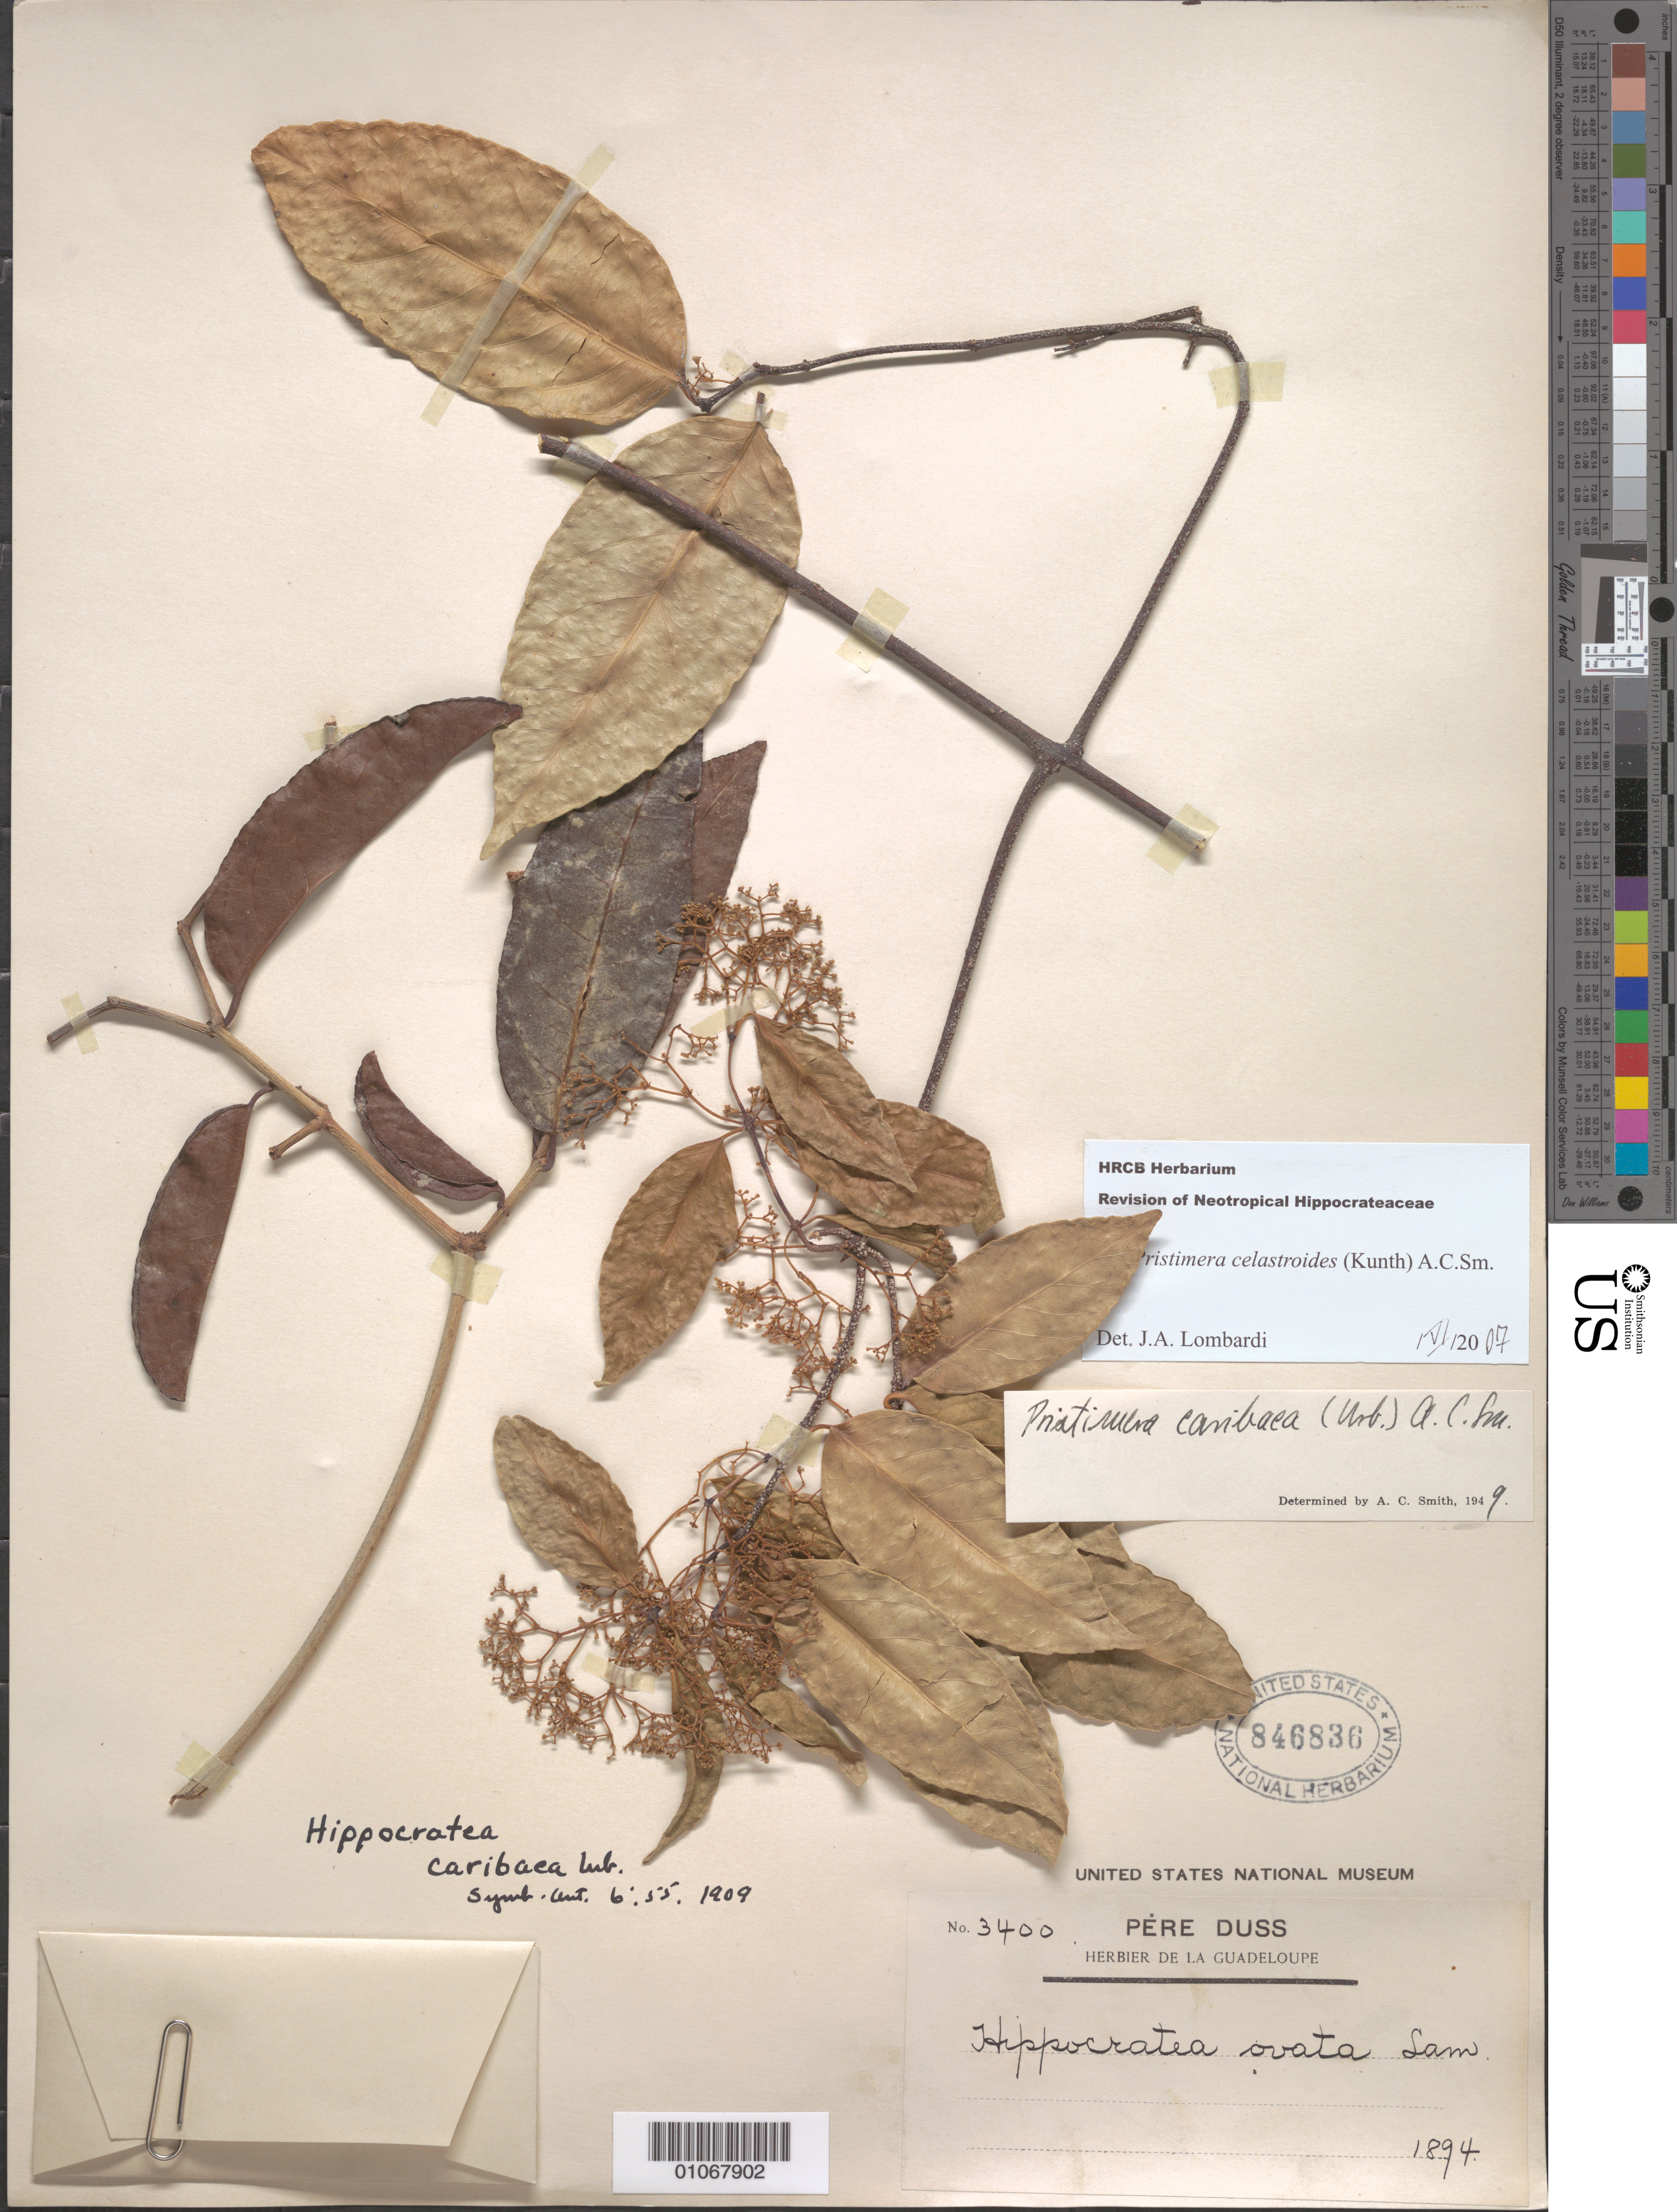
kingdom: Plantae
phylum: Tracheophyta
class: Magnoliopsida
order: Celastrales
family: Celastraceae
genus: Pristimera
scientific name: Pristimera celastroides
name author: (Kunth) A.C. Sm.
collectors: Père Duss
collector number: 3400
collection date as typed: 01 Jan 1894 to 31 Dec 1894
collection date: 1894-01-01/1894-12-31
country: Guadeloupe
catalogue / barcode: US 846836